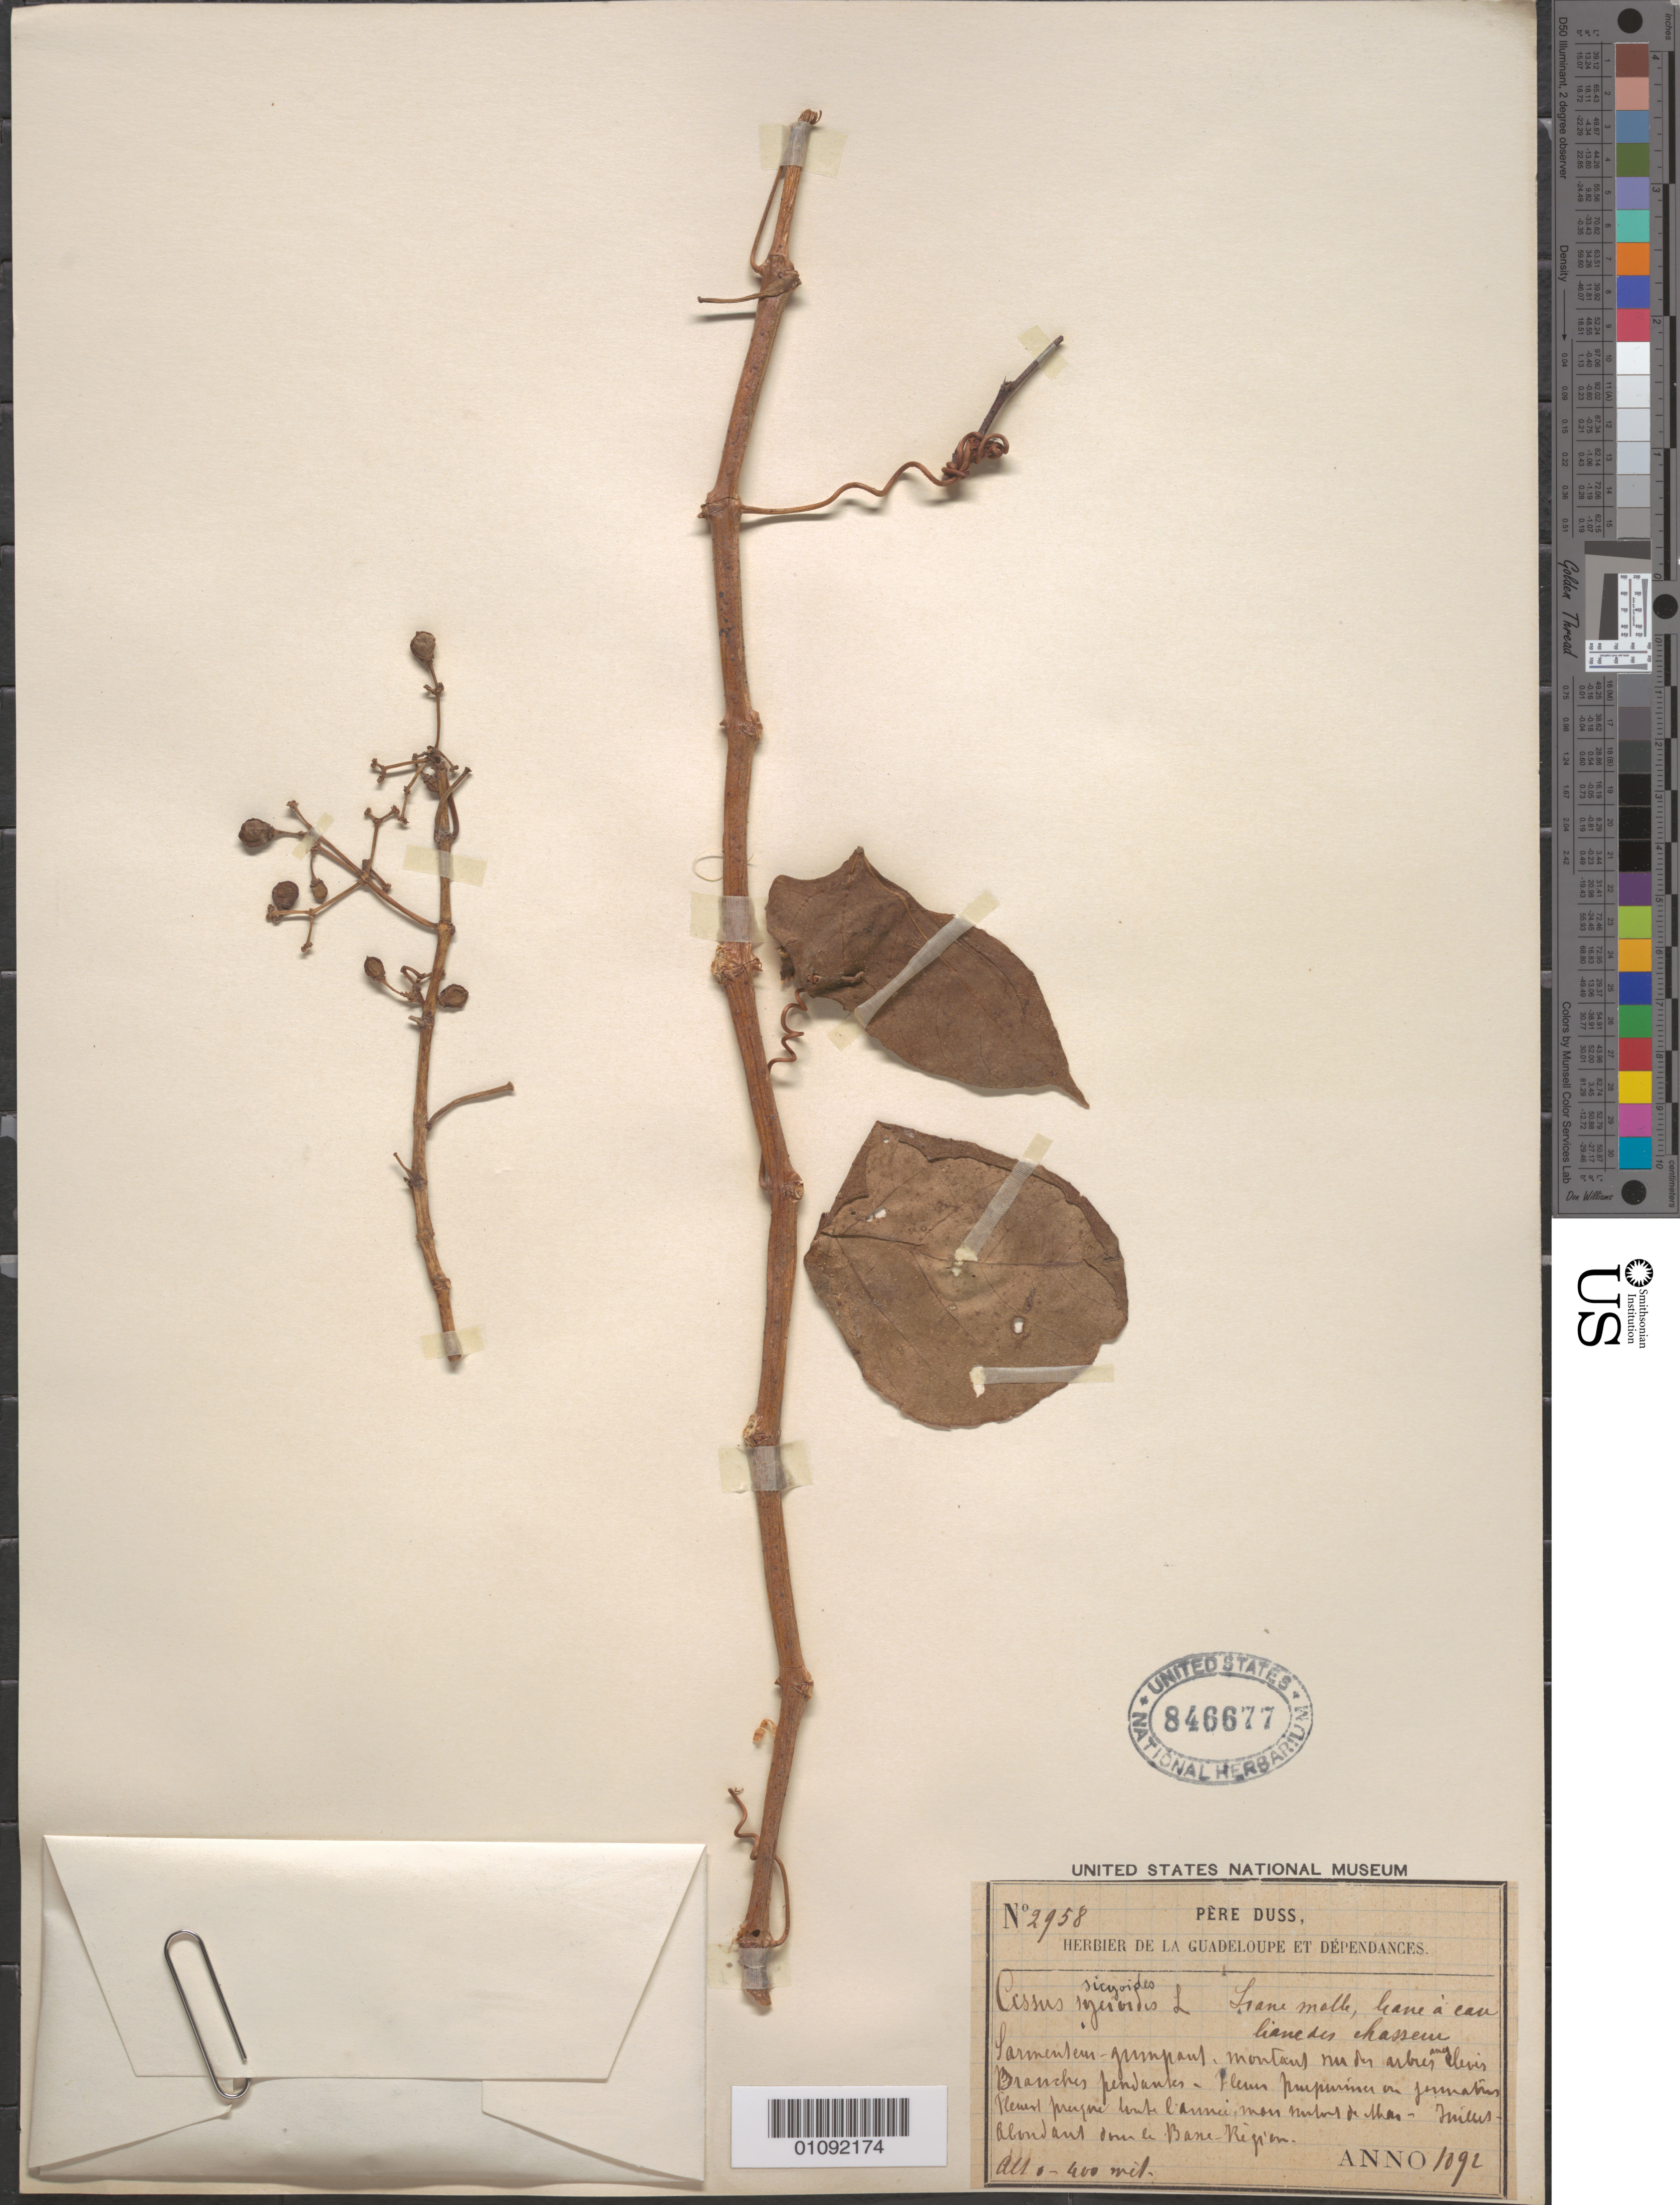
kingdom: Plantae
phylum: Tracheophyta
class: Magnoliopsida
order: Vitales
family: Vitaceae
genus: Cissus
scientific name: Cissus verticillata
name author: (L.) Nicolson & C.E. Jarvis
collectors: Père Duss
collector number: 2958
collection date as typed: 1892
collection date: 1892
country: Guadeloupe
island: Basse Terre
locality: Basse Region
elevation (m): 400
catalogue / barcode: US 846677